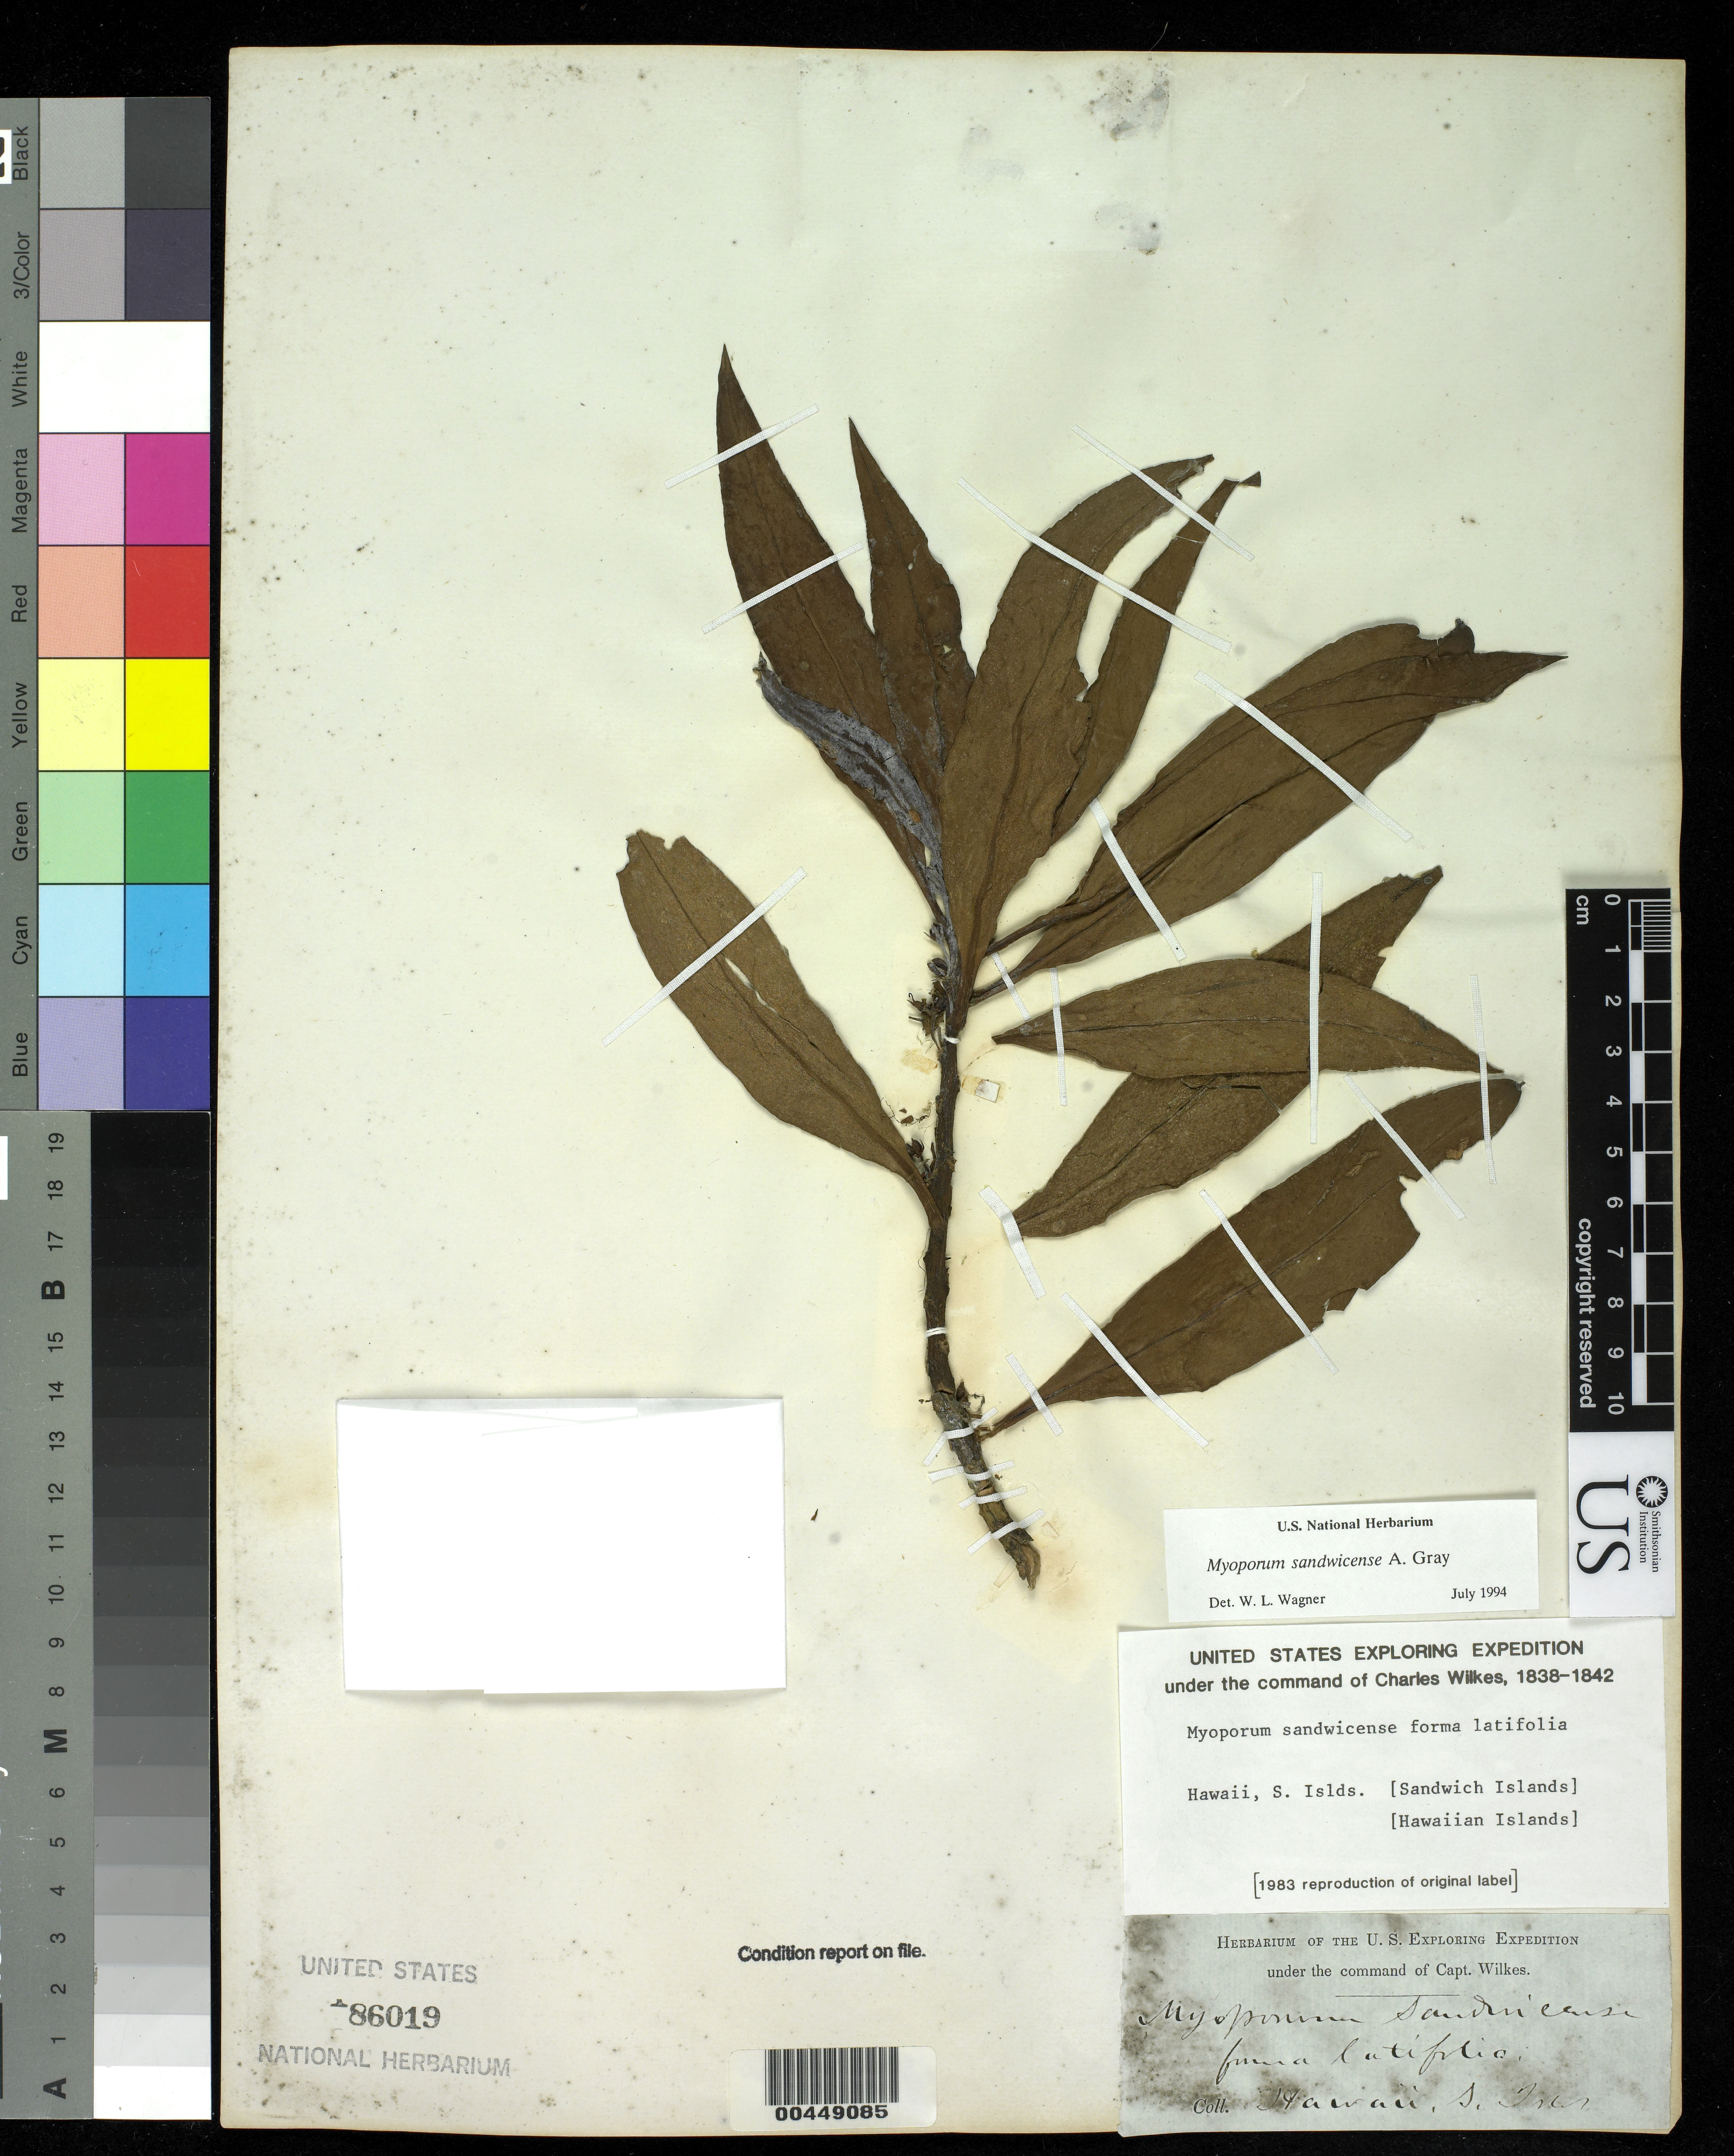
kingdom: Plantae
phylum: Tracheophyta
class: Magnoliopsida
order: Lamiales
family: Scrophulariaceae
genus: Myoporum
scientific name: Myoporum sandwicense subsp. sandwicense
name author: A. Gray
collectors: Wilkes Explor. Exped.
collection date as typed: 1838 to -- --- 1842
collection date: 1838/1842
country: United States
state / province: Hawaii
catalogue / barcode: US 86019